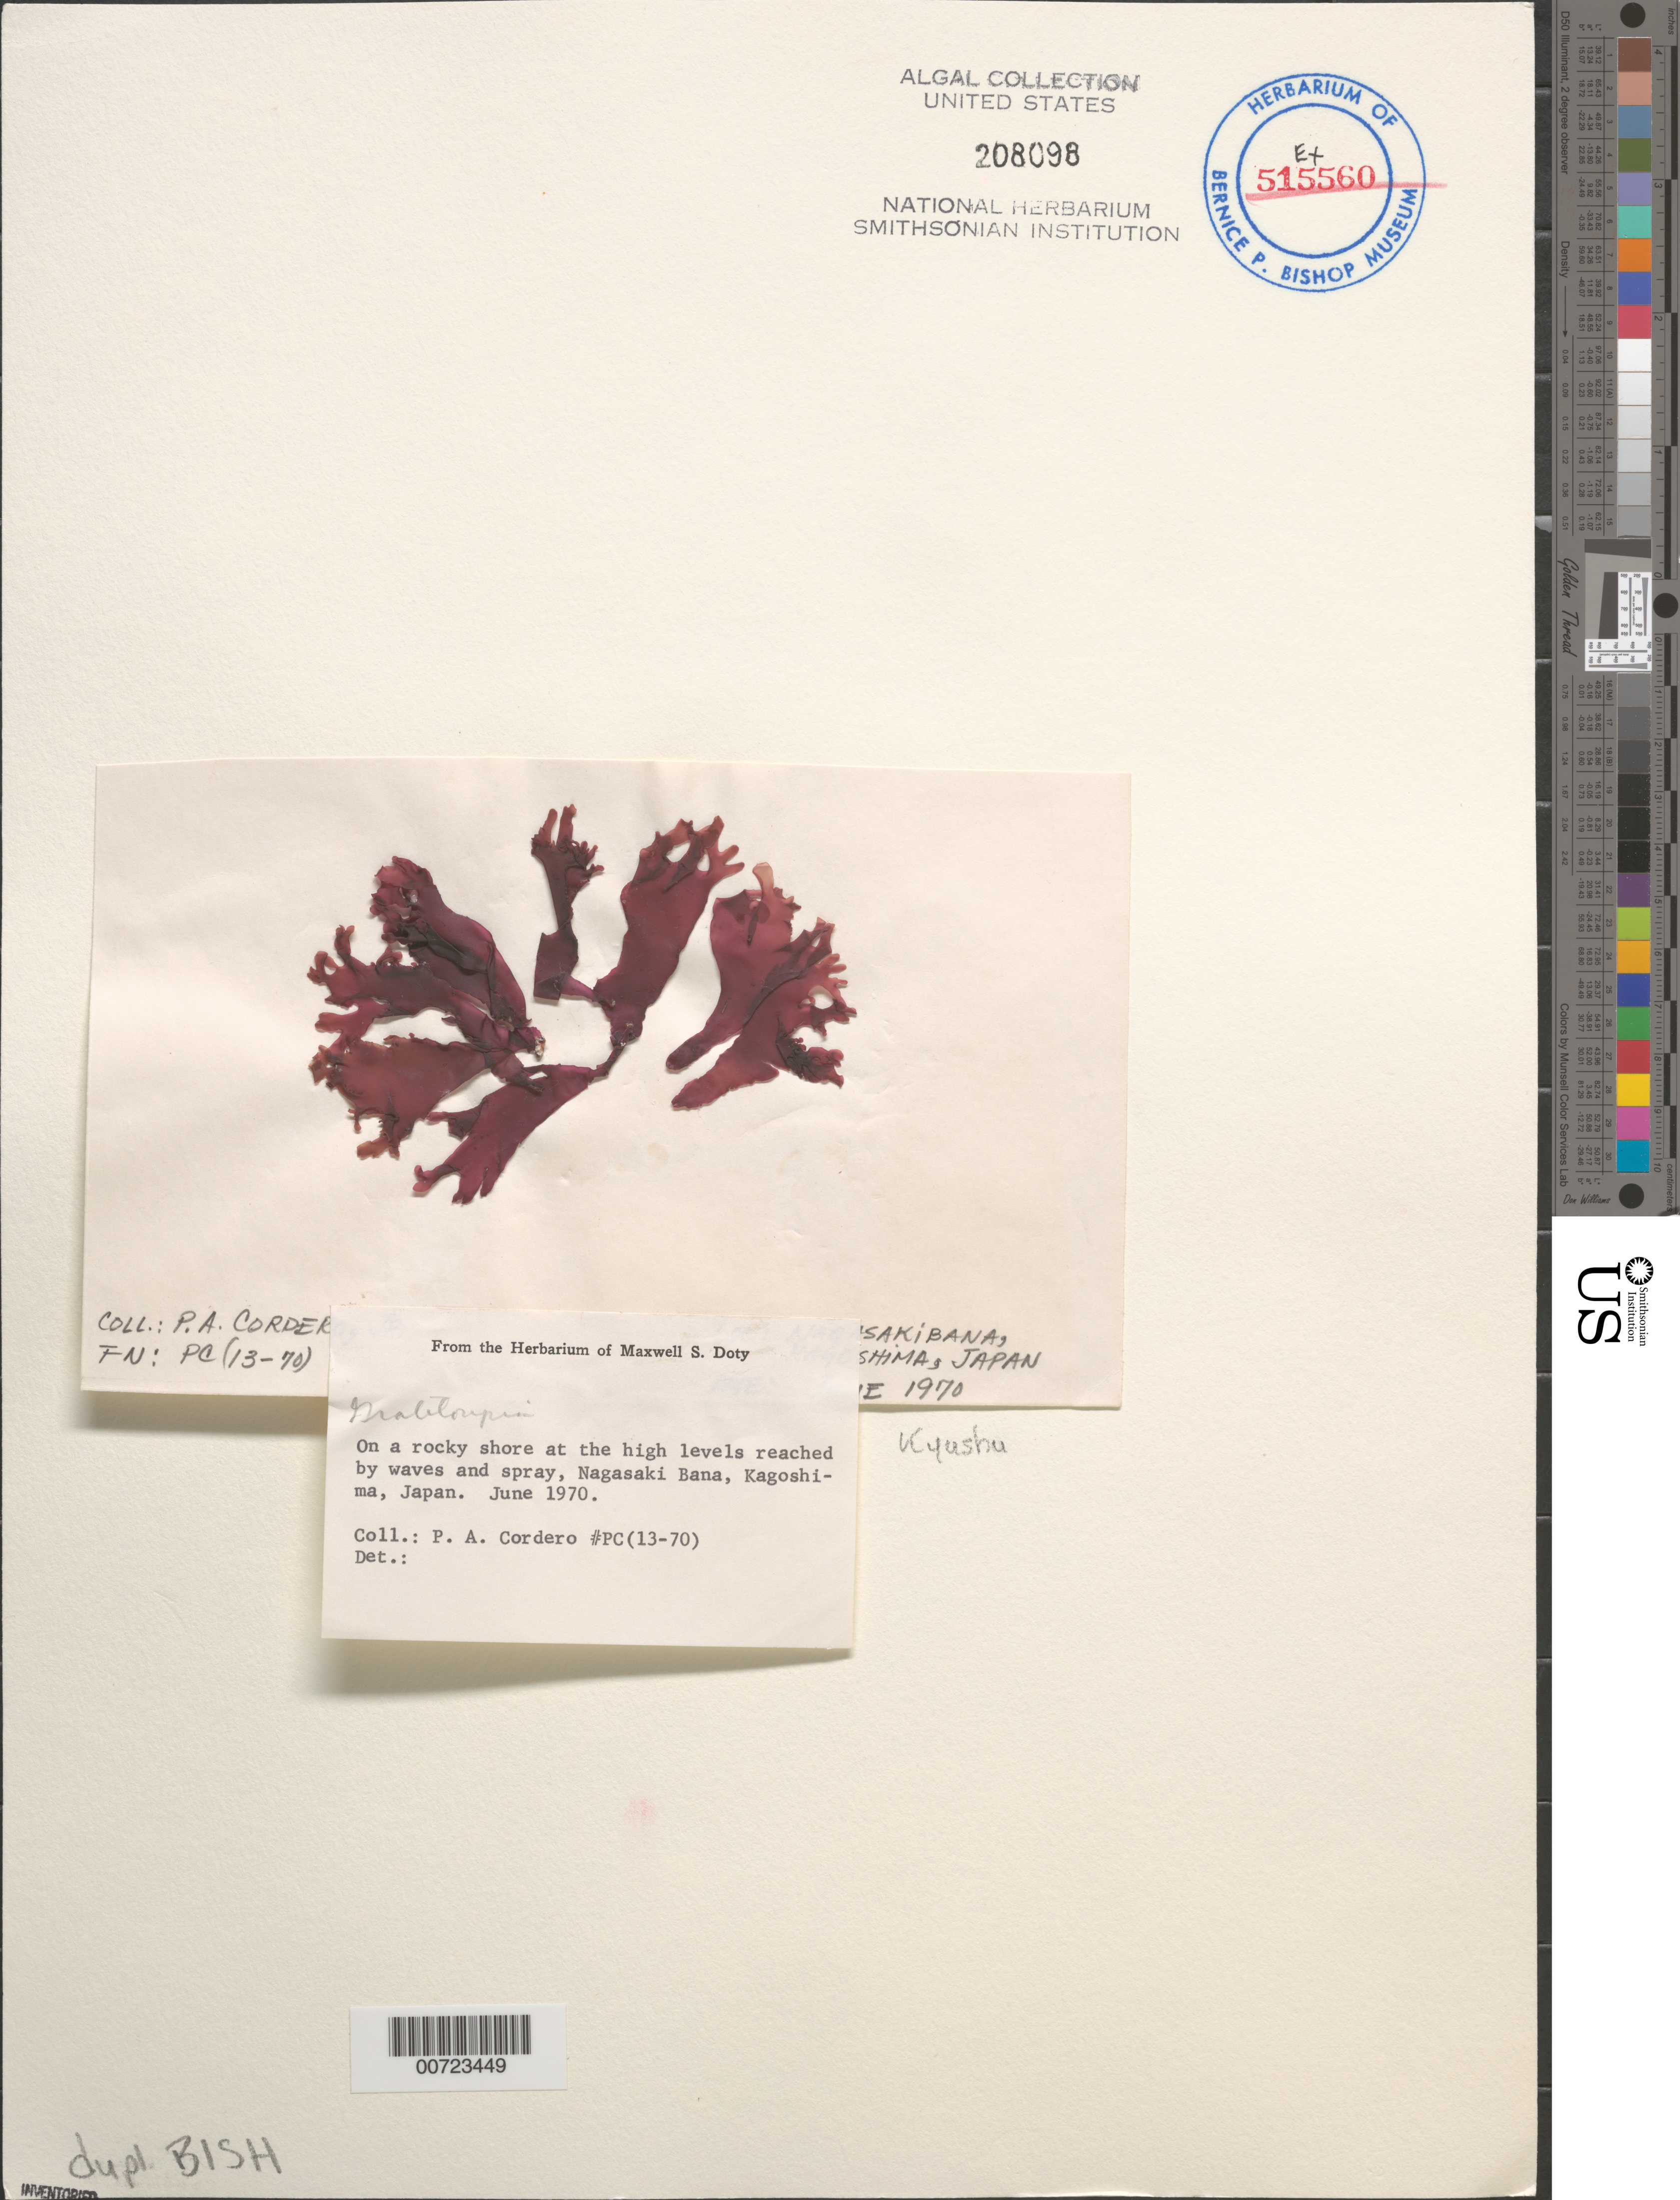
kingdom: Plantae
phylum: Rhodophyta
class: Florideophyceae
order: Halymeniales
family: Halymeniaceae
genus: Grateloupia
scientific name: Grateloupia sp.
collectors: P. A. Cordero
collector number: PC(13-70)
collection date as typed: Jun 1970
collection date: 1970-06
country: Japan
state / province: Kagosima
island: Kyushu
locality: Nagasaki Bana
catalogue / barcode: US 208098